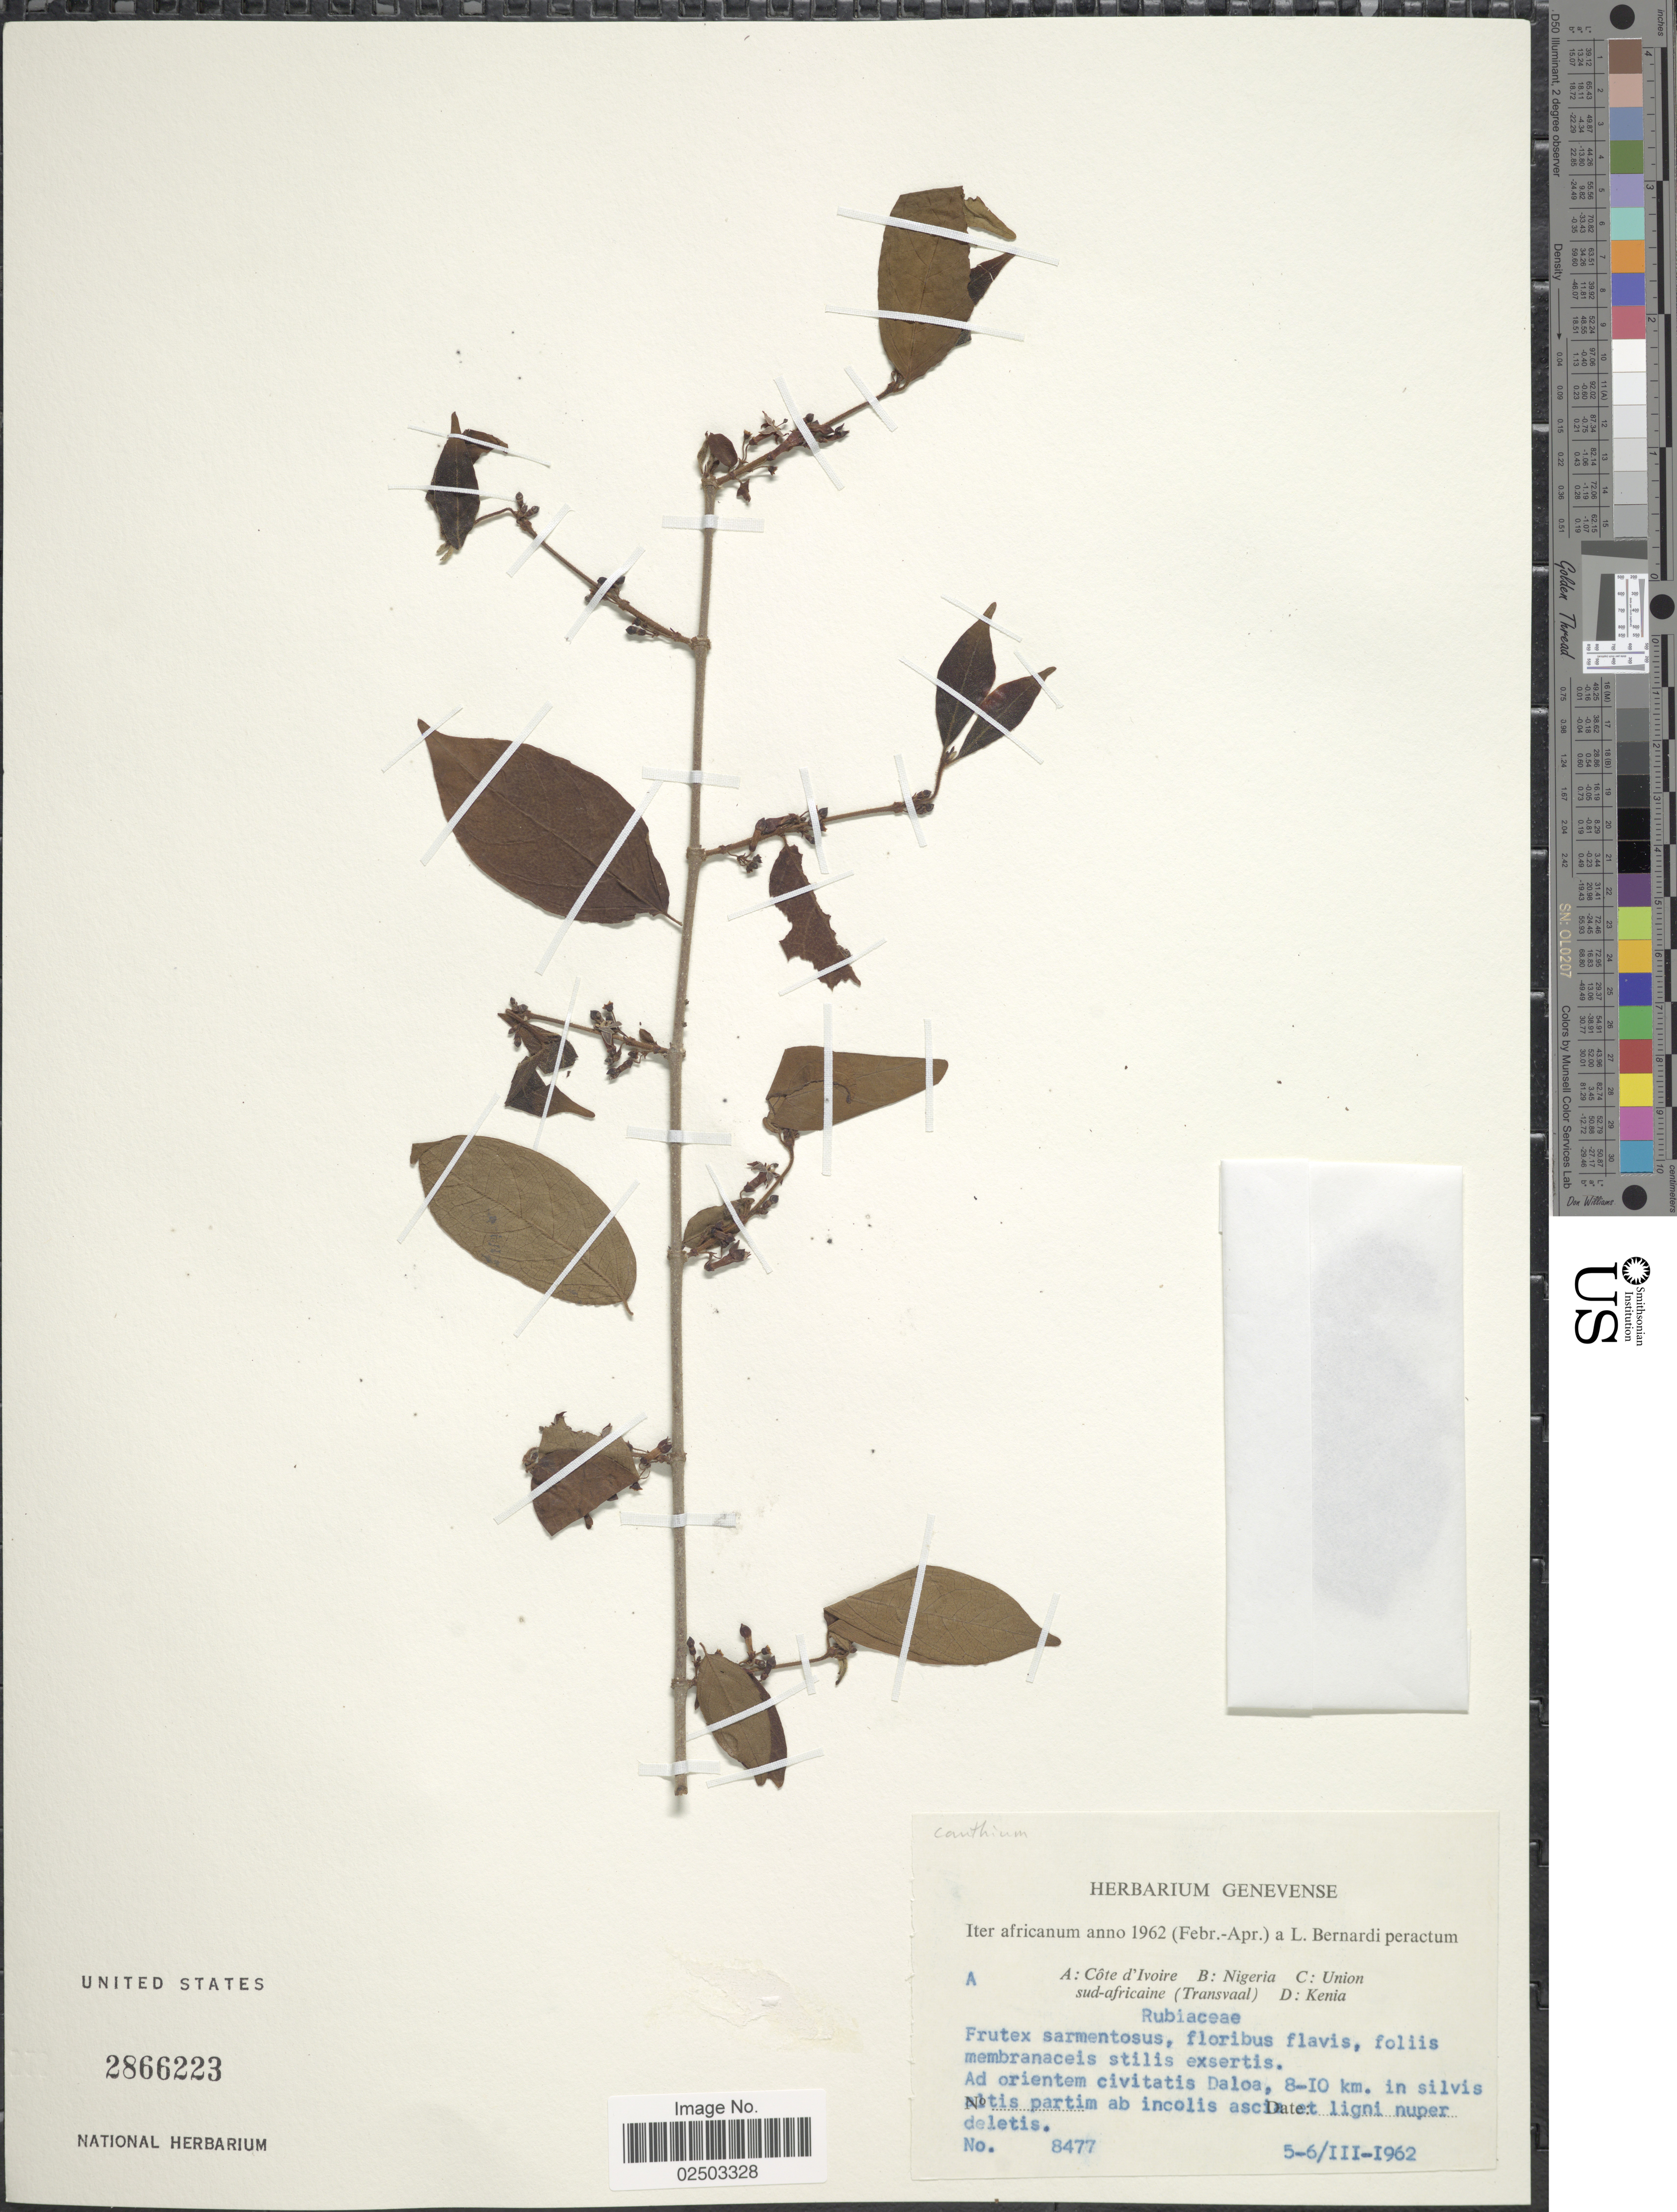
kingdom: Plantae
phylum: Tracheophyta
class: Magnoliopsida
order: Gentianales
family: Rubiaceae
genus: Bridsonia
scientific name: Bridsonia chamaedendrum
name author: (Kuntze) Verstraete & A.E. van Wyk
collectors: L. Bernardi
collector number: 8477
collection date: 1962-03-05/1962-03-06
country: Ivory Coast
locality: Africanum, Cote d'Ivoire, ad orientem civitatis Daloa, 8-10 km. in silvis altis partim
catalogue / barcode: US 2866223